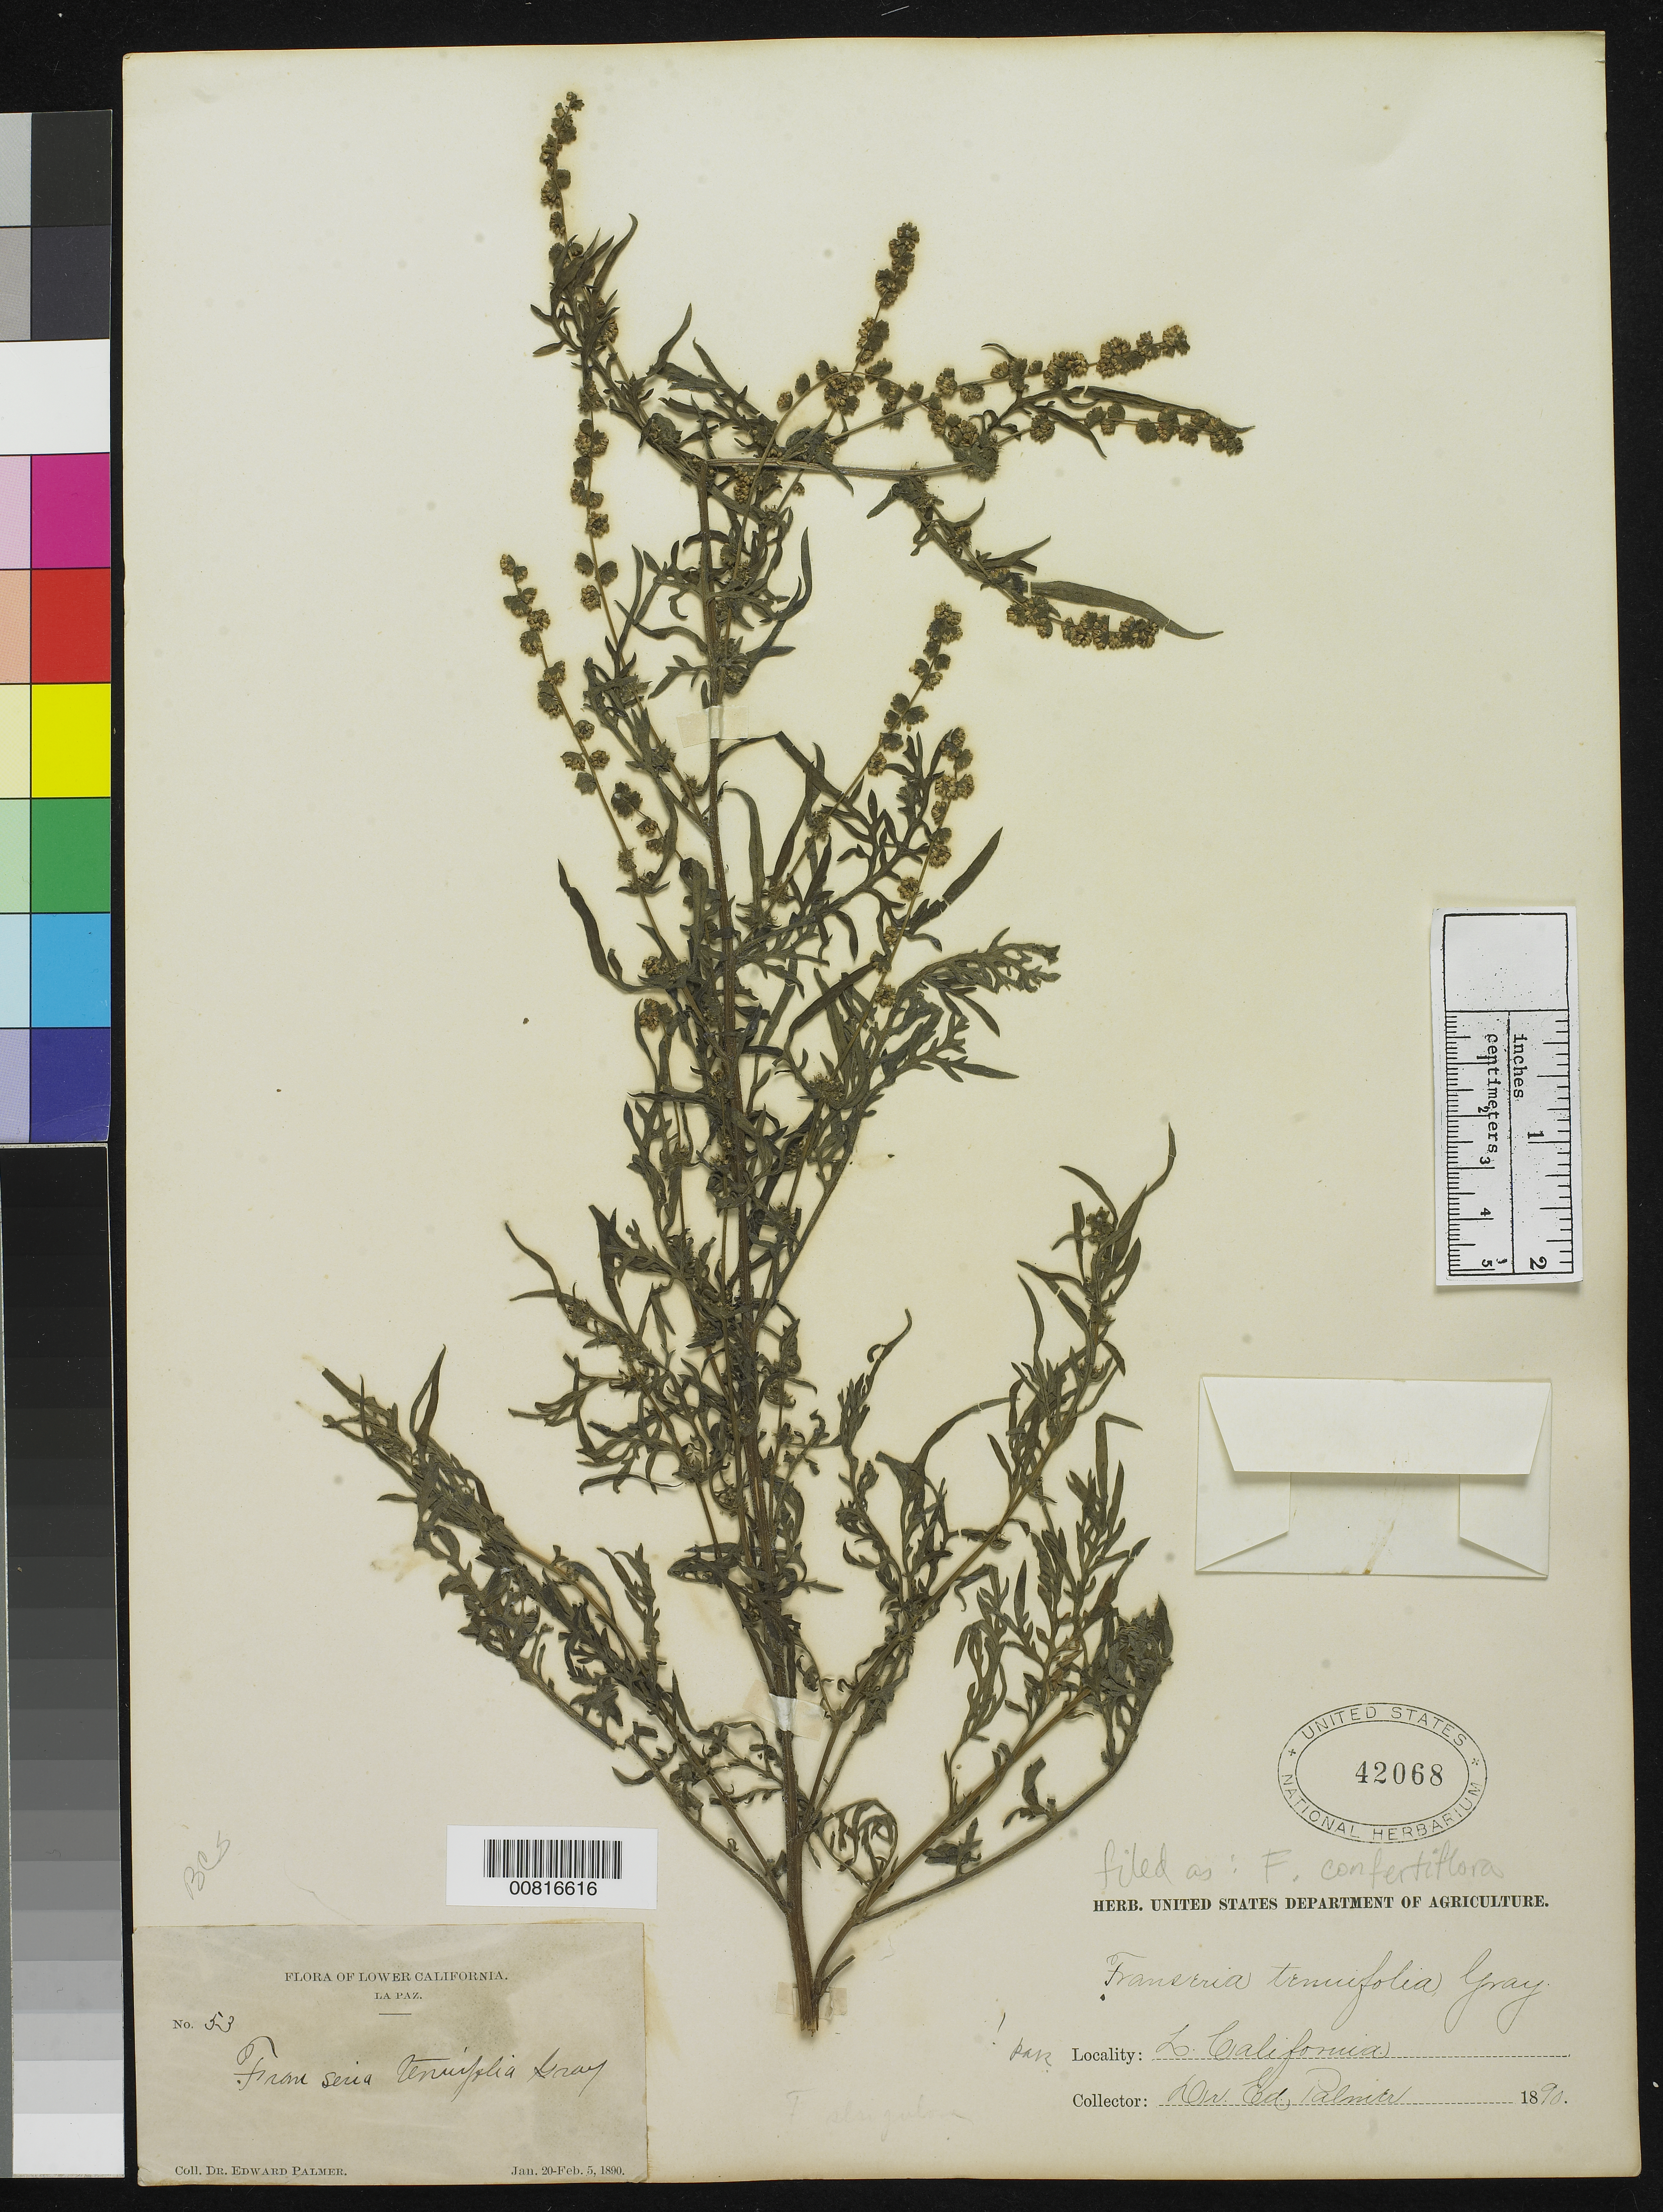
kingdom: Plantae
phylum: Tracheophyta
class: Magnoliopsida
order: Asterales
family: Asteraceae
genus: Franseria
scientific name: Franseria confertiflora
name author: (DC.) Rydb.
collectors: E. Palmer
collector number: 53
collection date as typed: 20 Jan 1890 to 05 Feb 1890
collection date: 1890-01-20/1890-02-05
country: Mexico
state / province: Baja California Sur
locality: La Paz, Baja California Sur.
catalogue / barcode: US 42068